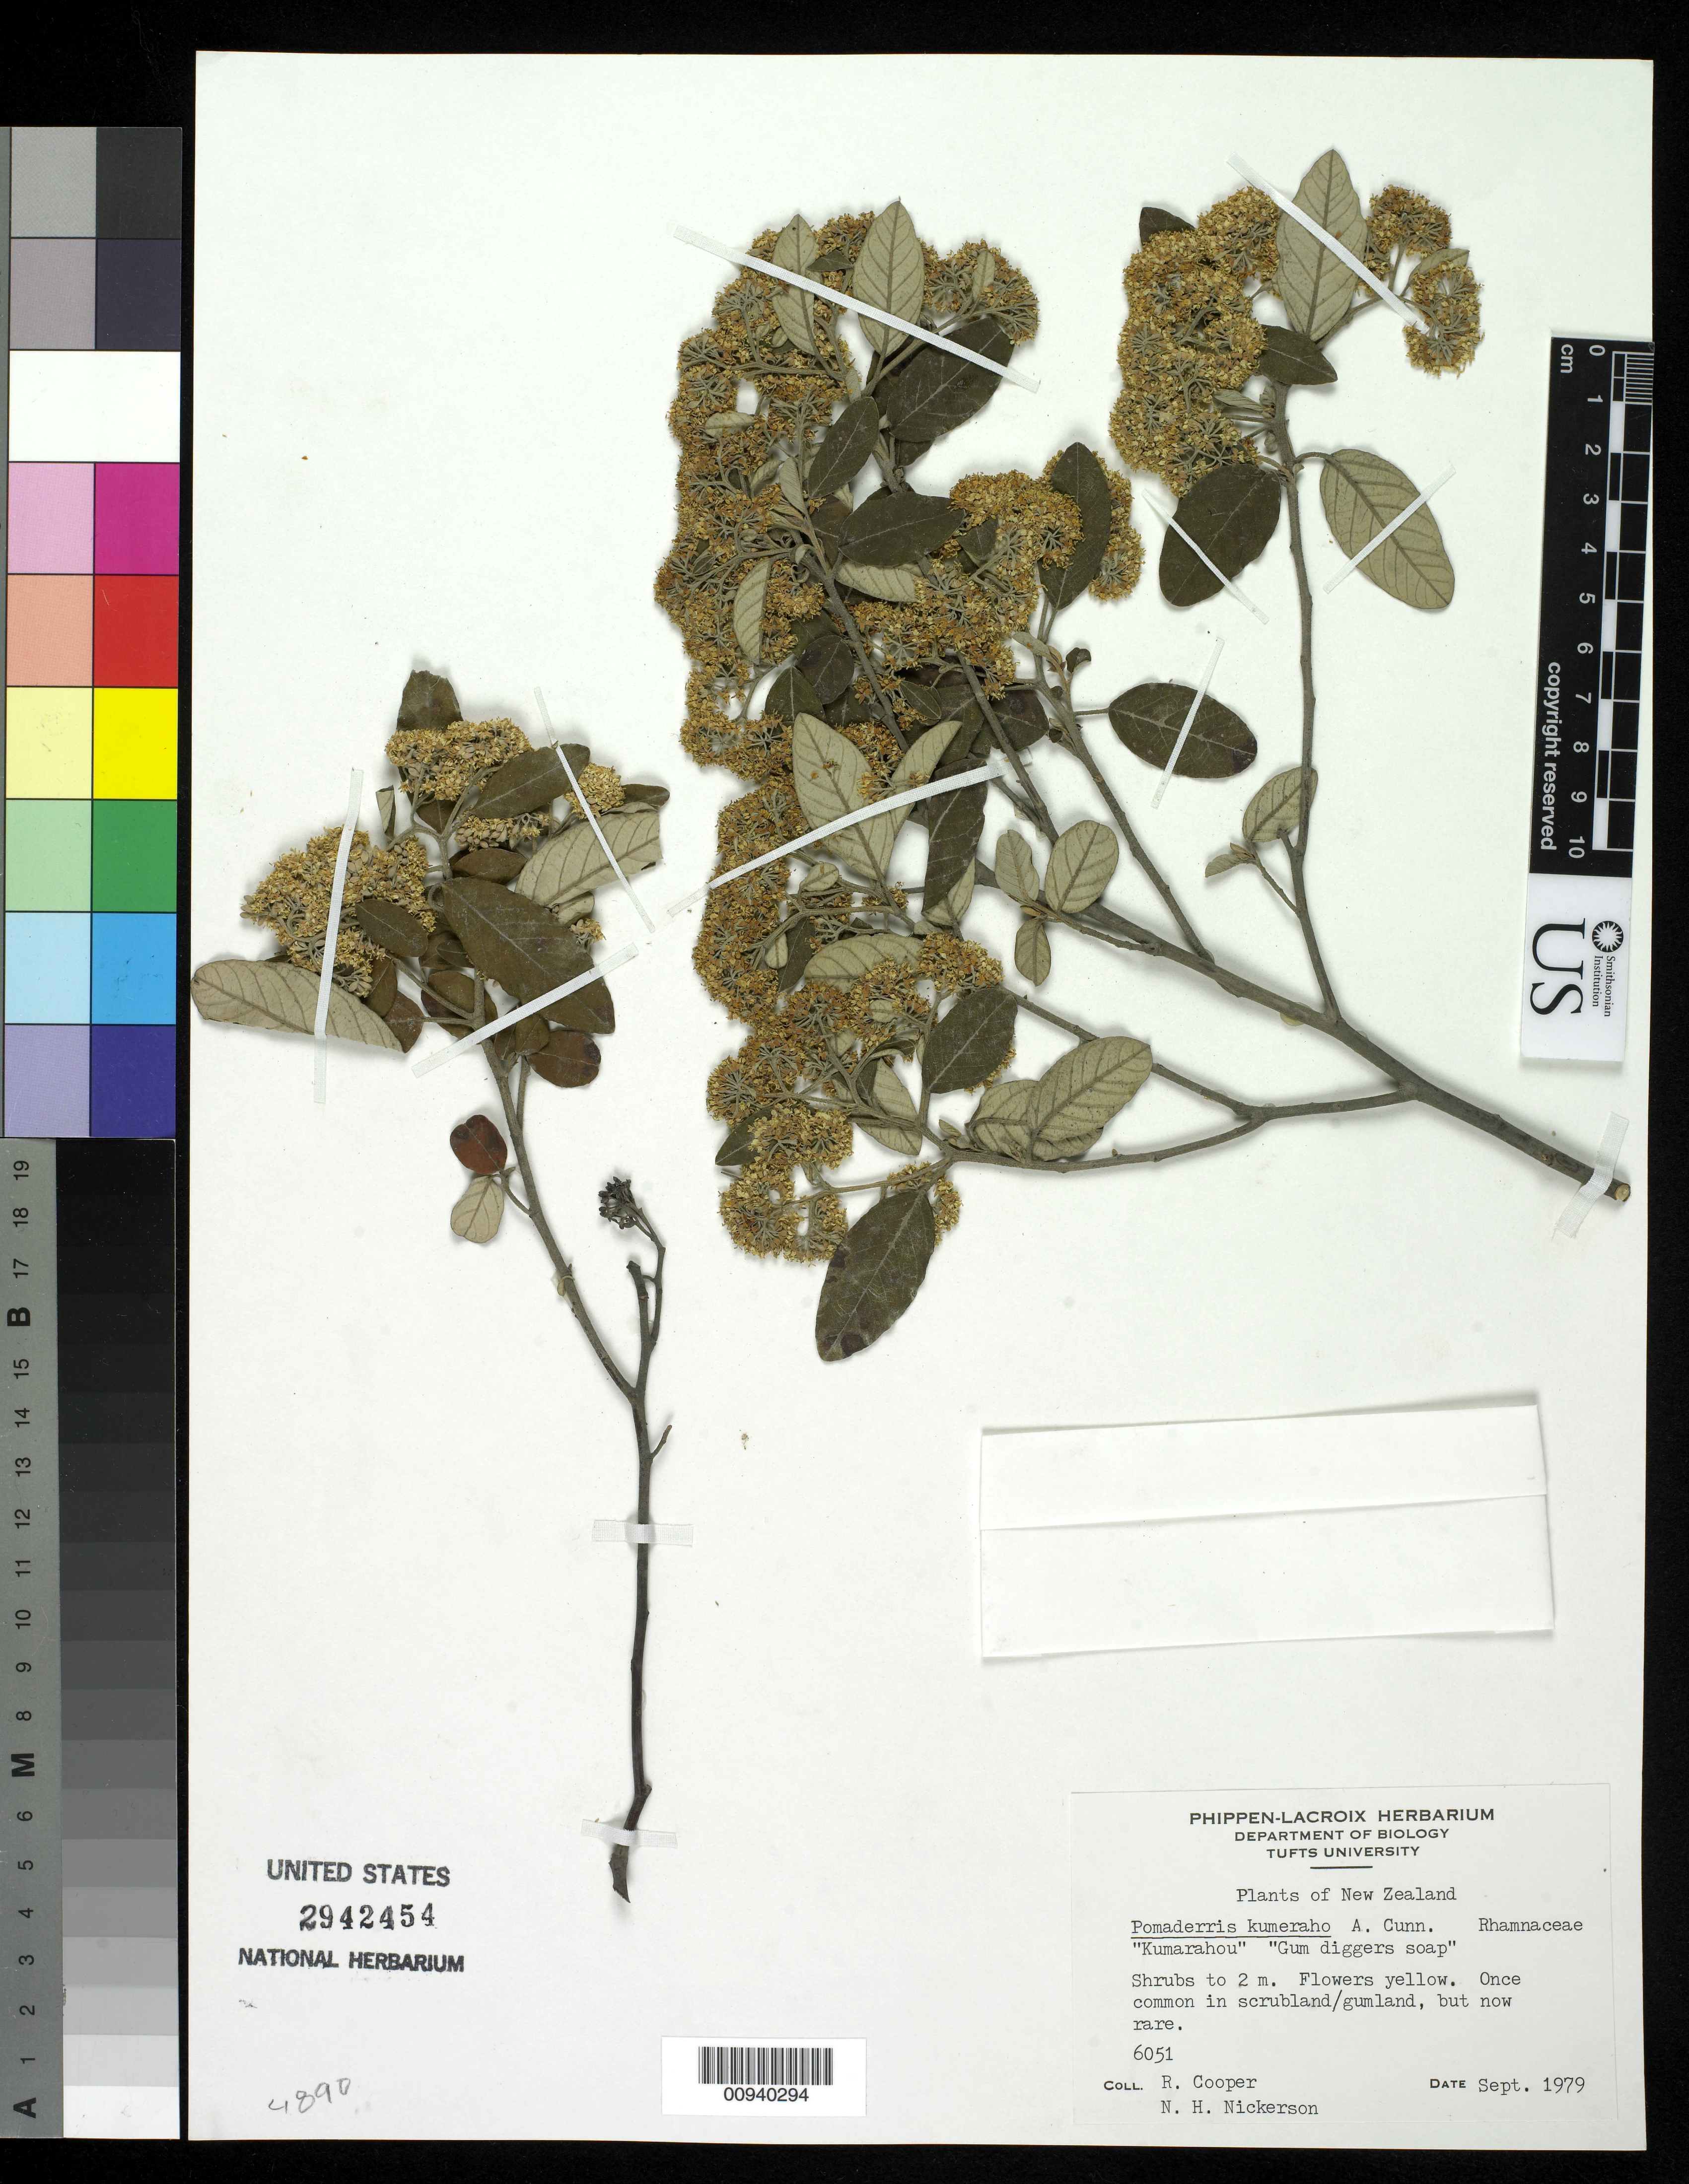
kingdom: Plantae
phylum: Tracheophyta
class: Magnoliopsida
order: Rosales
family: Rhamnaceae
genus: Pomaderris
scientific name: Pomaderris kumeraho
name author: A. Cunn.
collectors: R. Cooper & N. Nickerson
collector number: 6051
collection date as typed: Sep 1979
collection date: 1979-09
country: New Zealand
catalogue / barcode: US 2942454